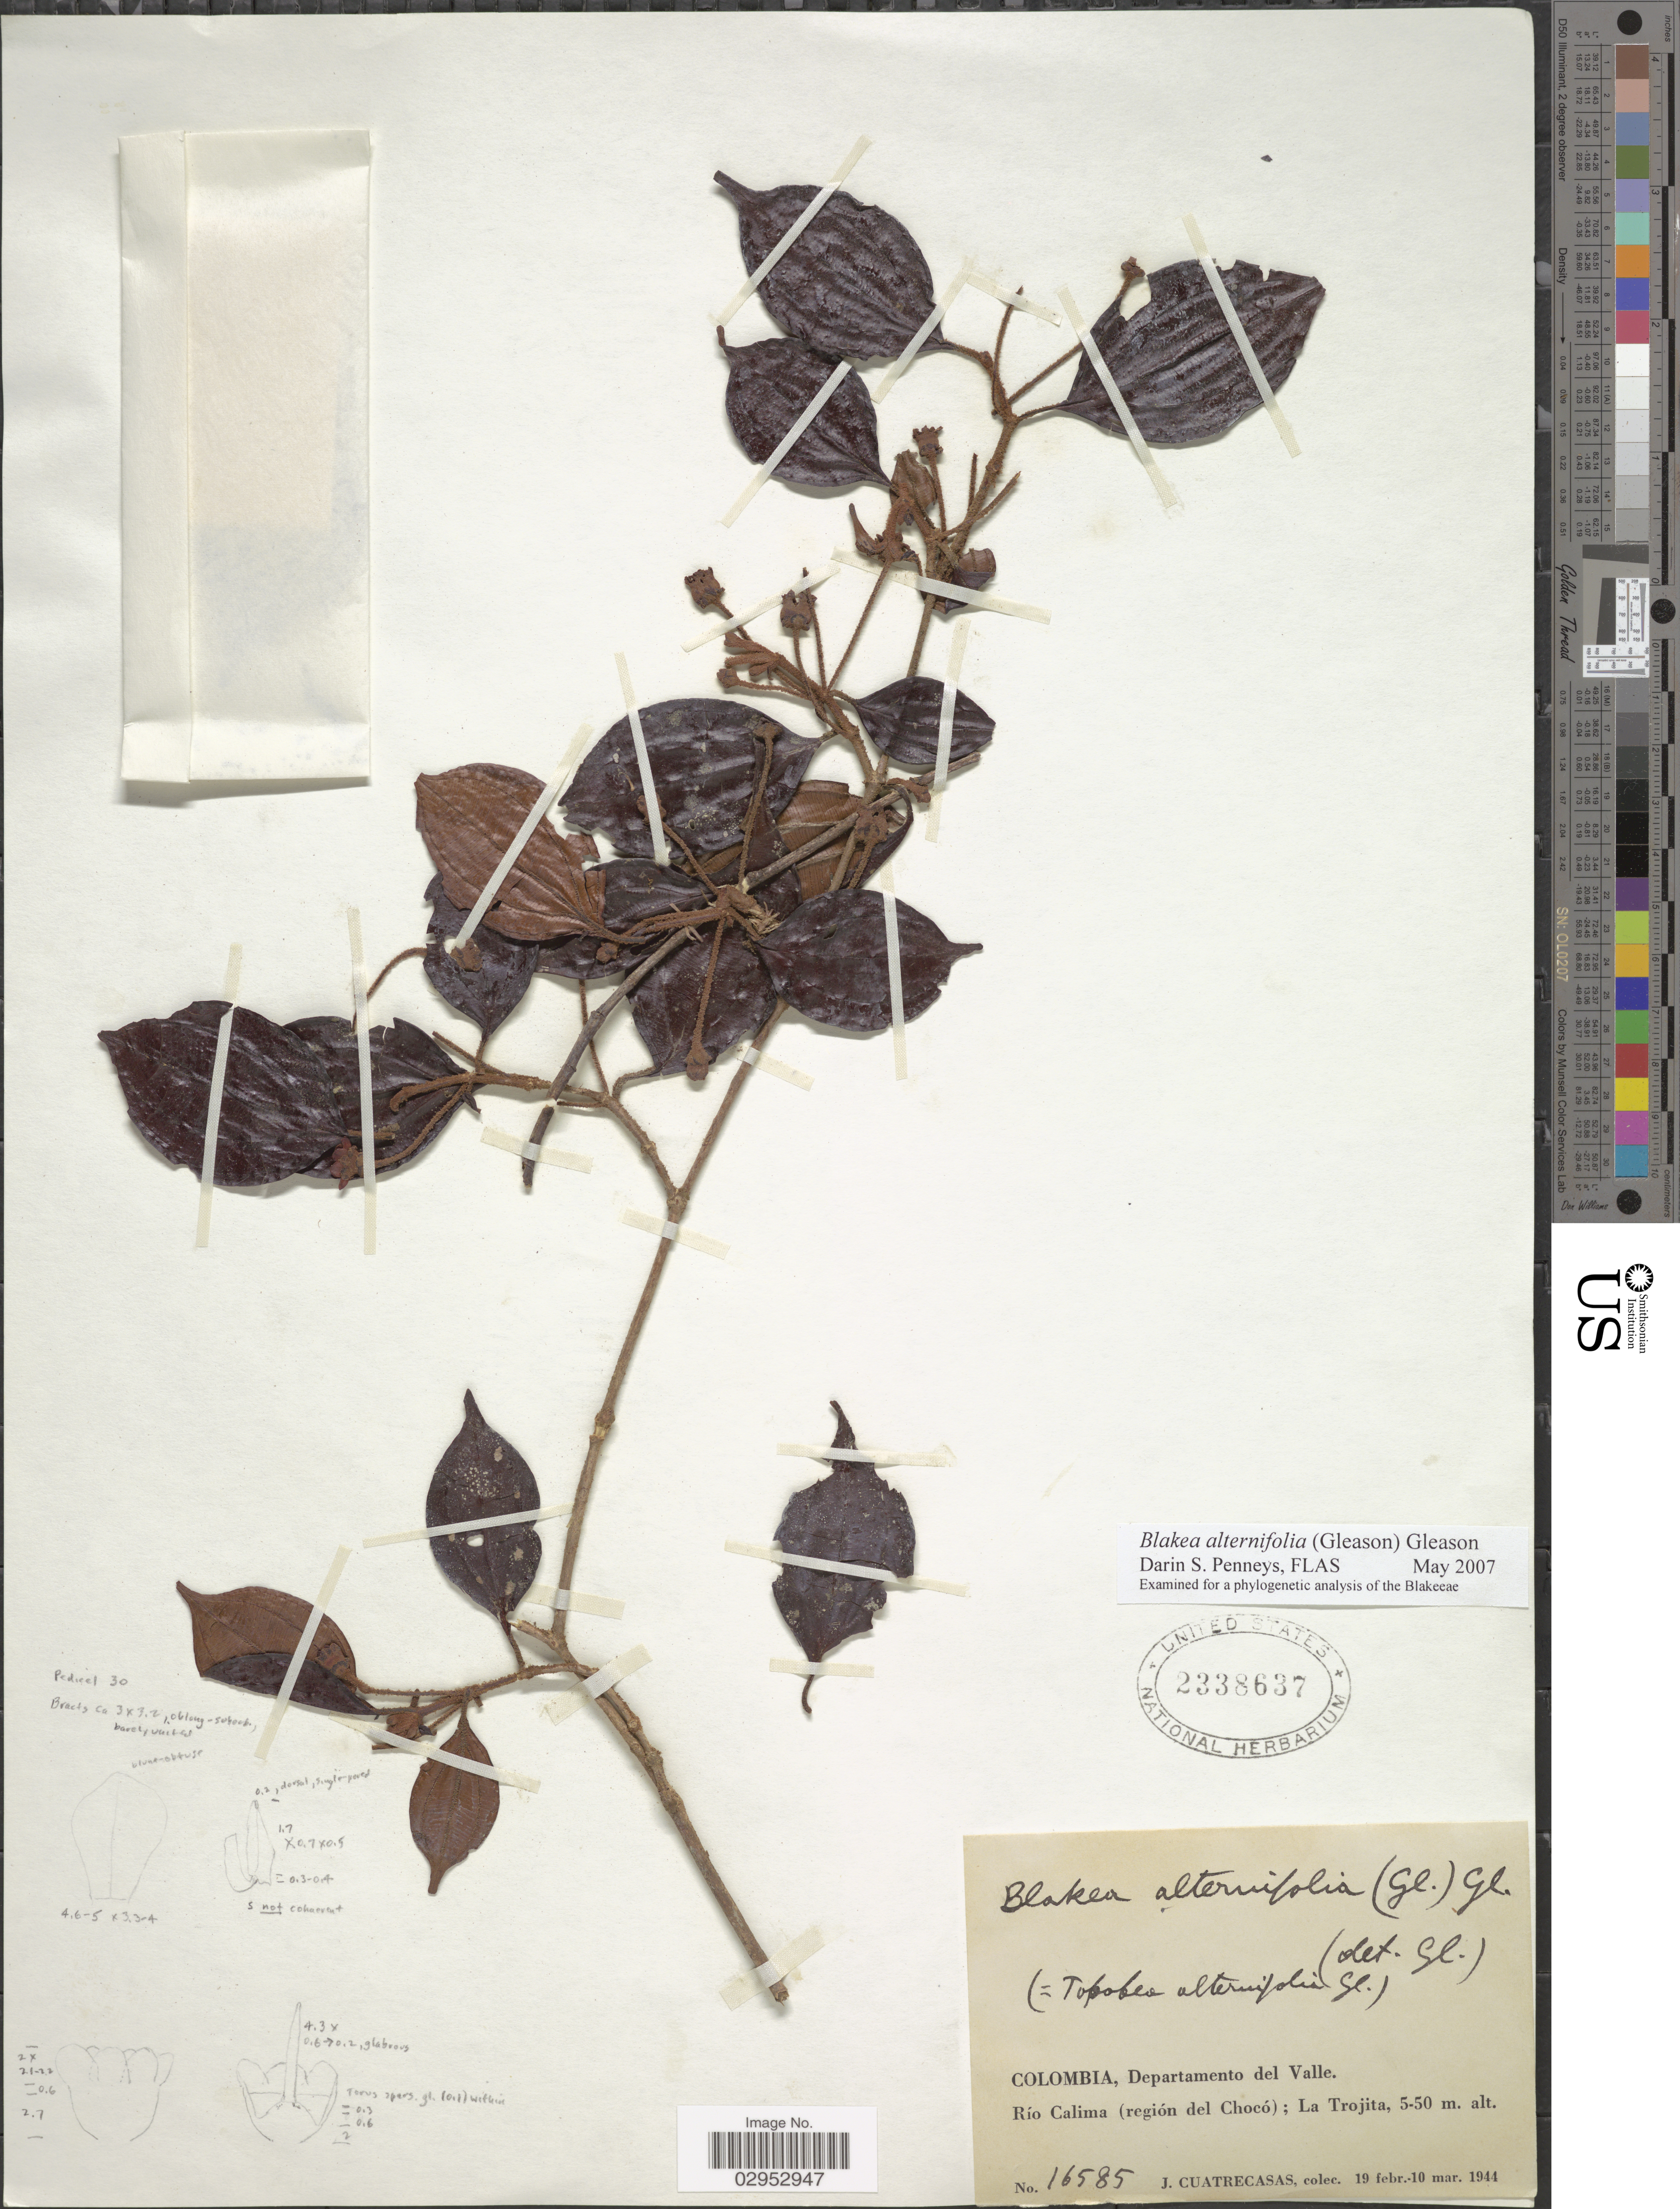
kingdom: Plantae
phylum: Tracheophyta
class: Magnoliopsida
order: Myrtales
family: Melastomataceae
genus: Blakea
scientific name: Blakea alternifolia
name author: Gleason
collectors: J. Cuatrecasas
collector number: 16585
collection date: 1944-02-19/1944-03-10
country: Colombia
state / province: Valle del Cauca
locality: Departamento del Valle. Río Calima (región del Chocó); La Trojita.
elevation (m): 5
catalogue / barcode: US 2338637